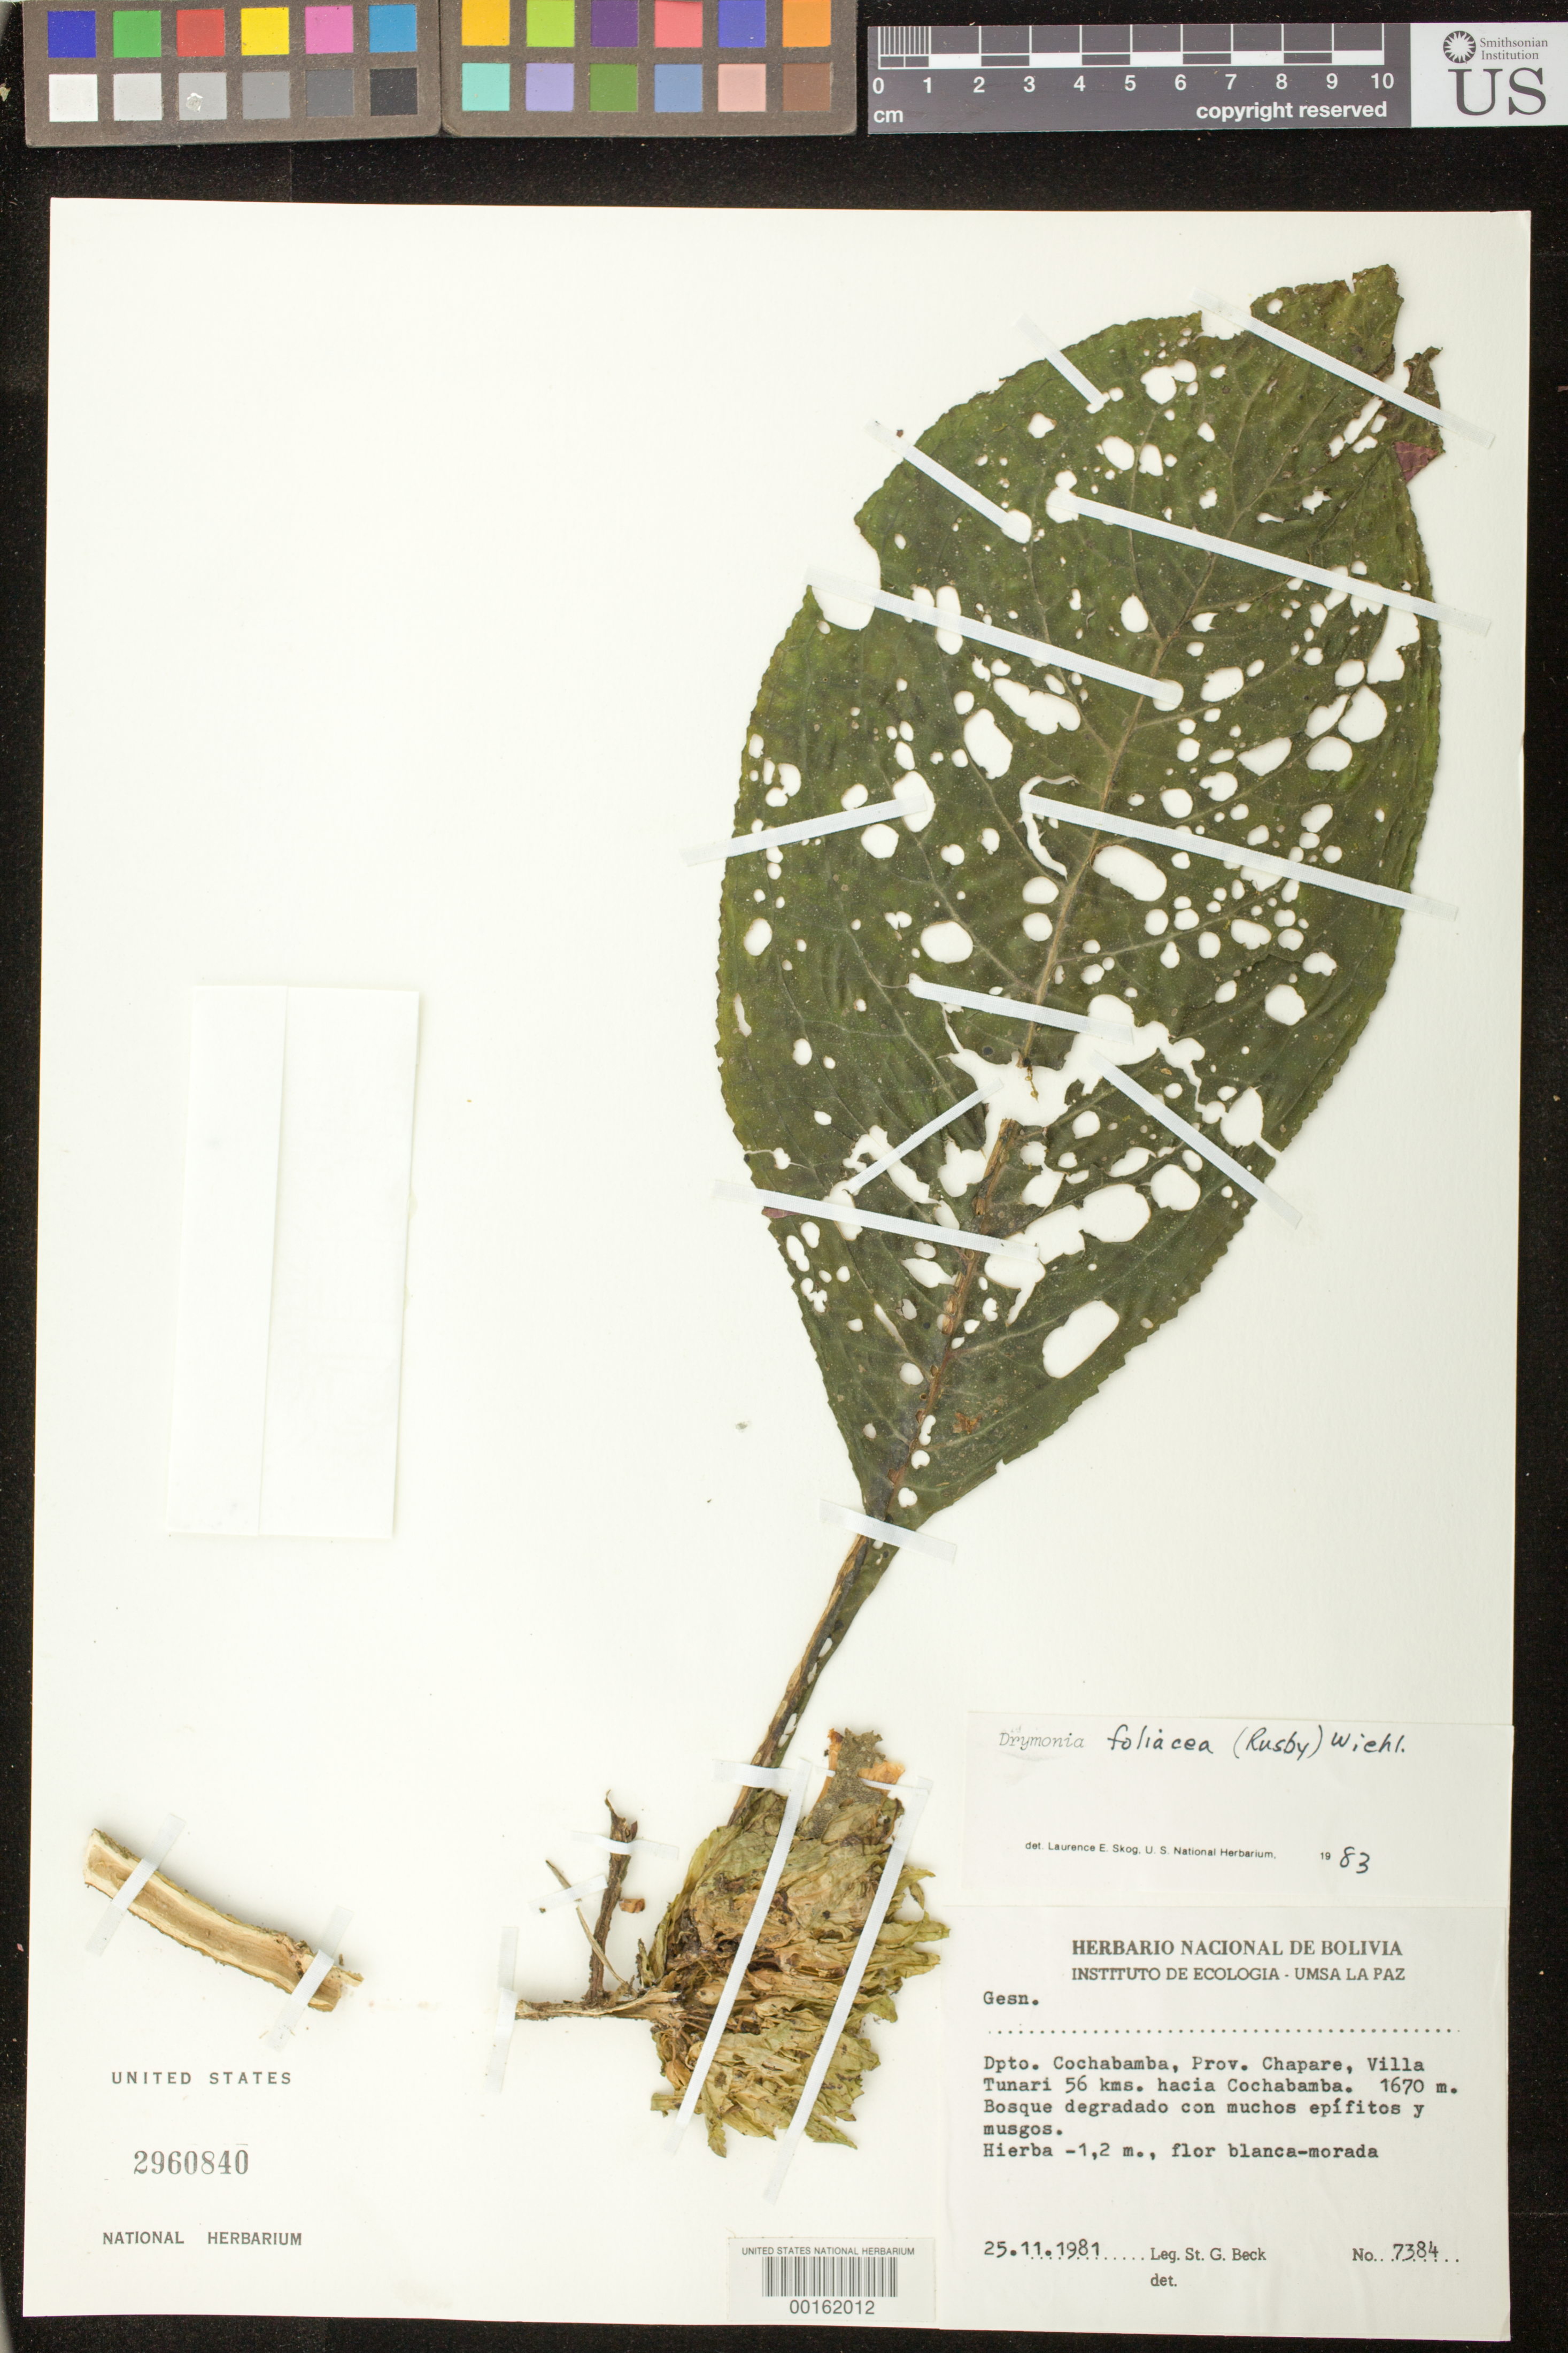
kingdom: Plantae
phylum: Tracheophyta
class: Magnoliopsida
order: Lamiales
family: Gesneriaceae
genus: Drymonia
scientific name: Drymonia foliacea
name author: (Rusby) Wiehler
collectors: S. G. Beck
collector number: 7384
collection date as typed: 25 Nov 1981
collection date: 1981-11-25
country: Bolivia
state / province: Cochabamba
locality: Prov. Chapare, Villa Tunari 56 km toward Cochabamba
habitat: Disturbed forest with many epiphytes and mosses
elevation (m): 1670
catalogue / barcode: US 2960840